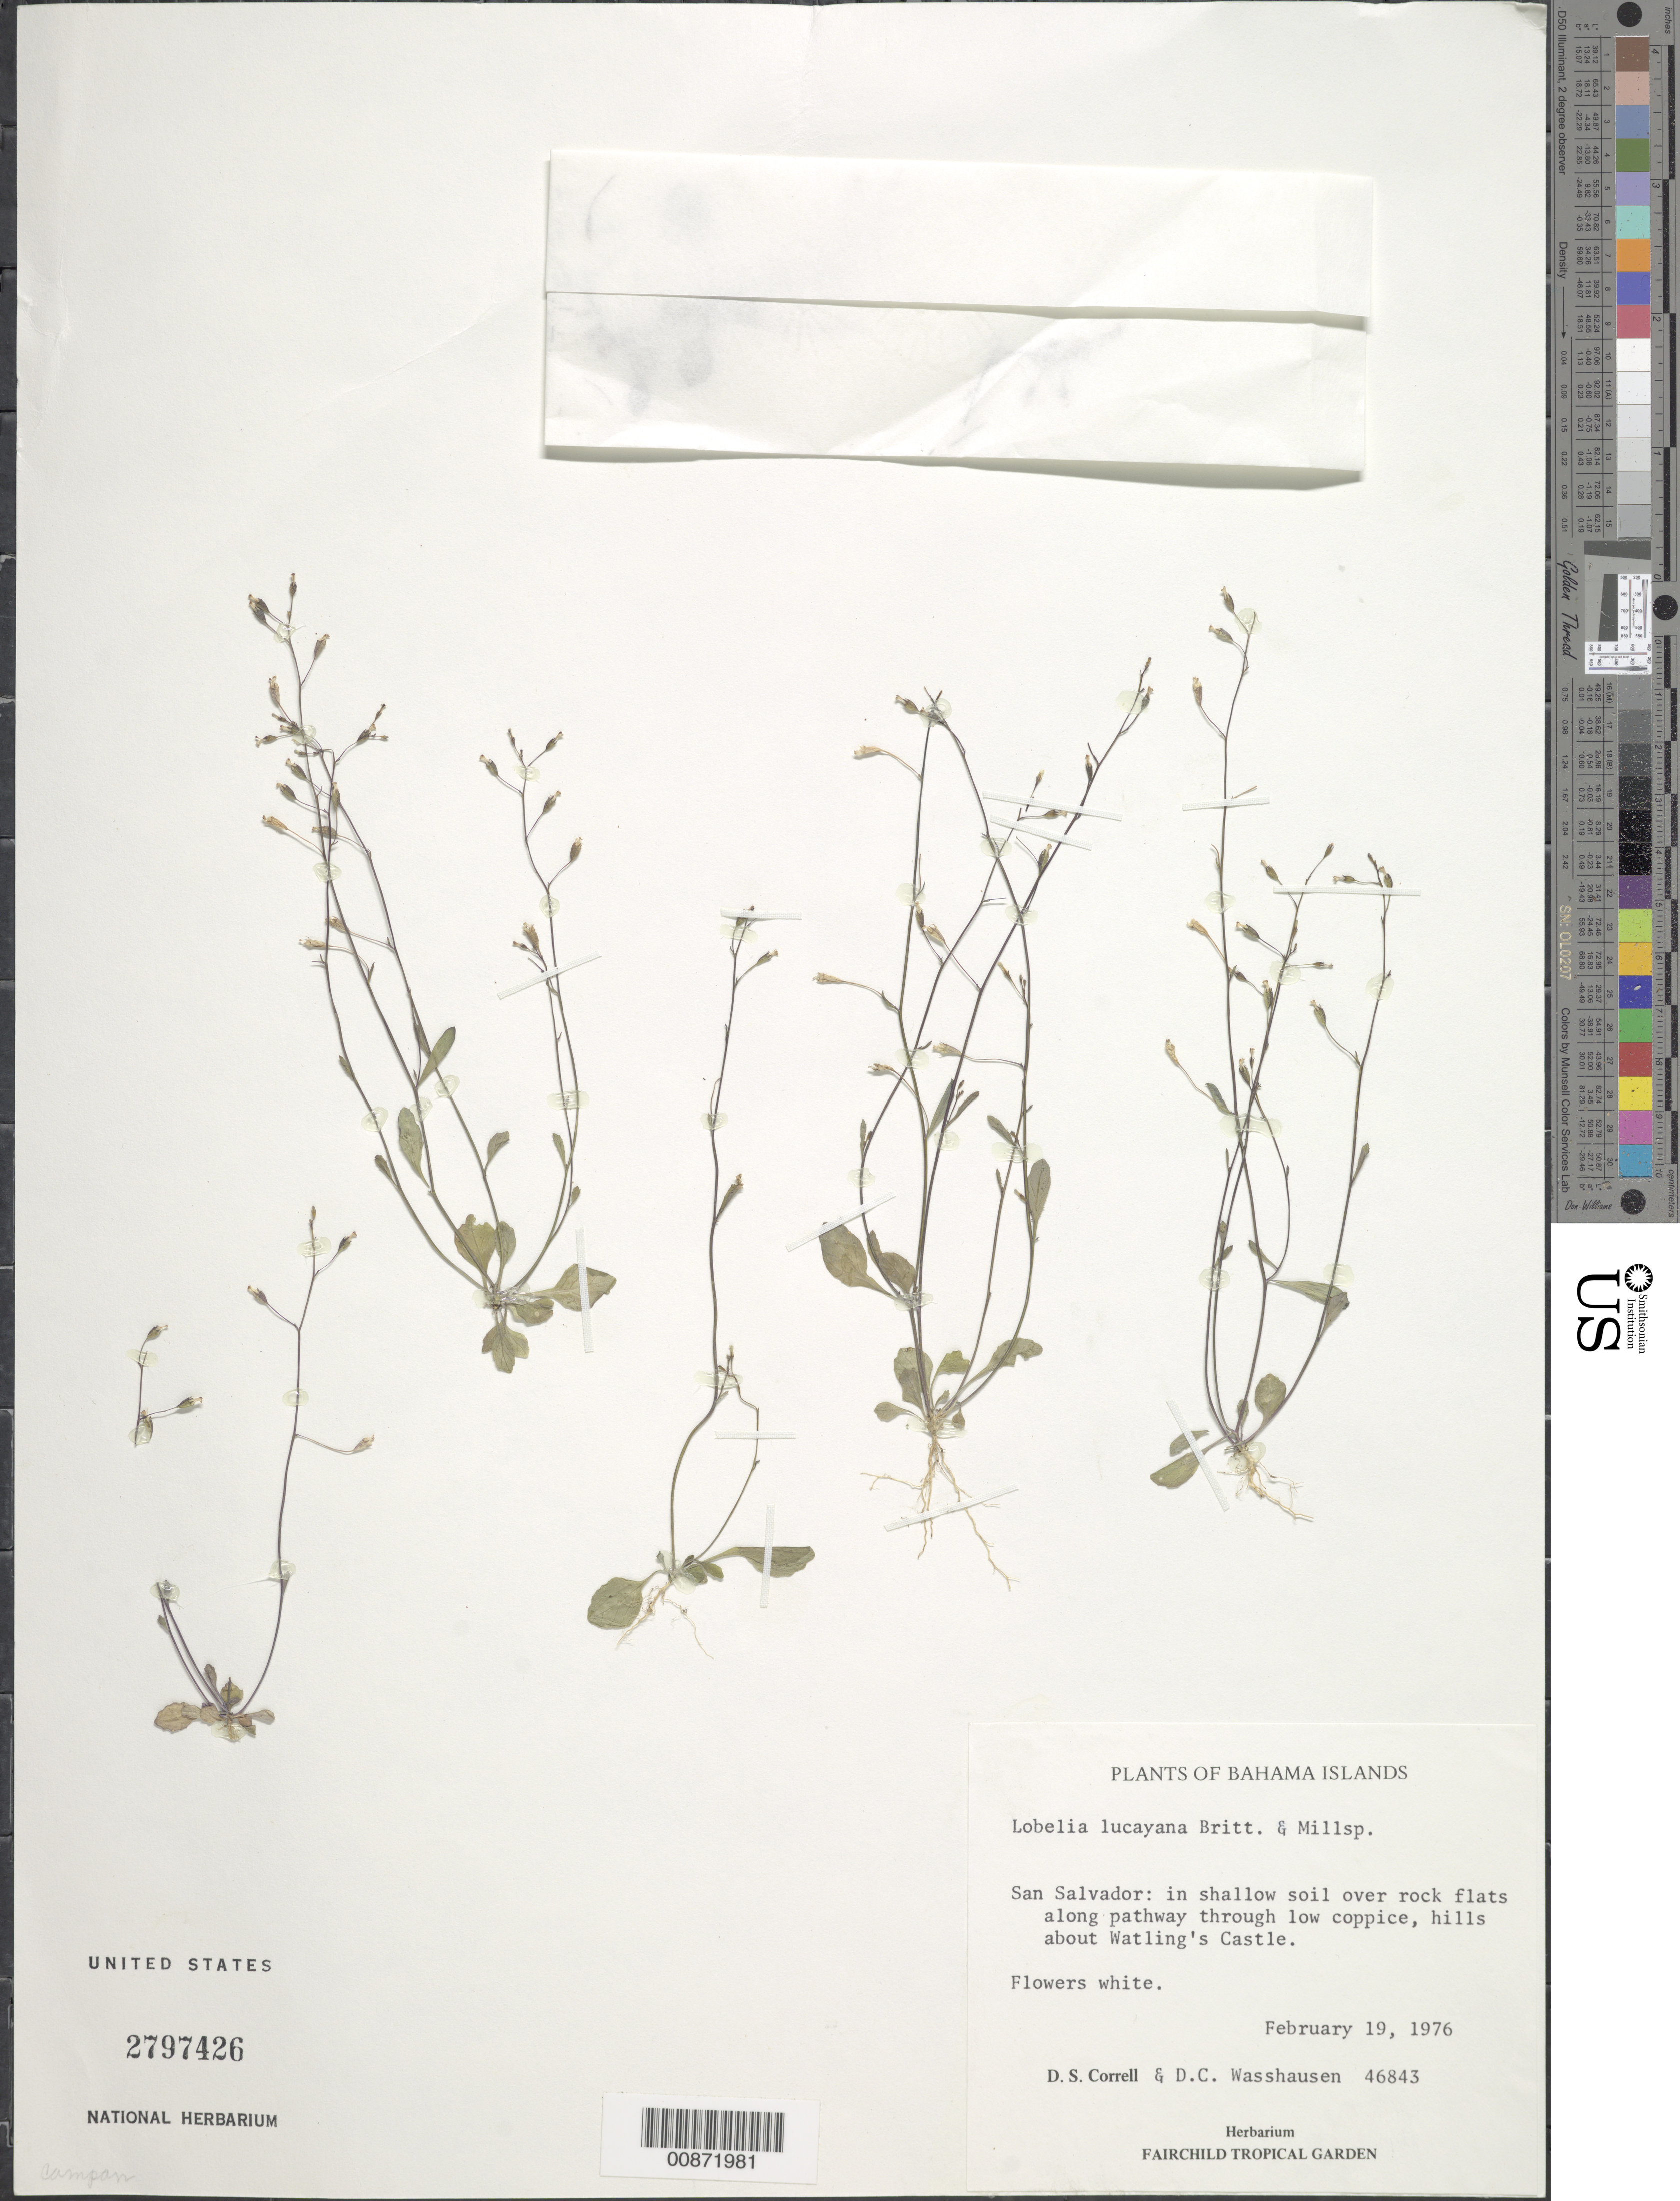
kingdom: Plantae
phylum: Tracheophyta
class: Magnoliopsida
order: Asterales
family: Campanulaceae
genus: Lobelia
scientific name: Lobelia lucayana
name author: Britton & Millsp.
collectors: D. S. Correll & D. C. Wasshausen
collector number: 46843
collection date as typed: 19 Feb 1976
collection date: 1976-02-19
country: Bahamas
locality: San Salvador: hills about Watling's Castle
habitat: In shallow soil over rock flats, along pathway through low coppice on hill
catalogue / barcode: US 2797426